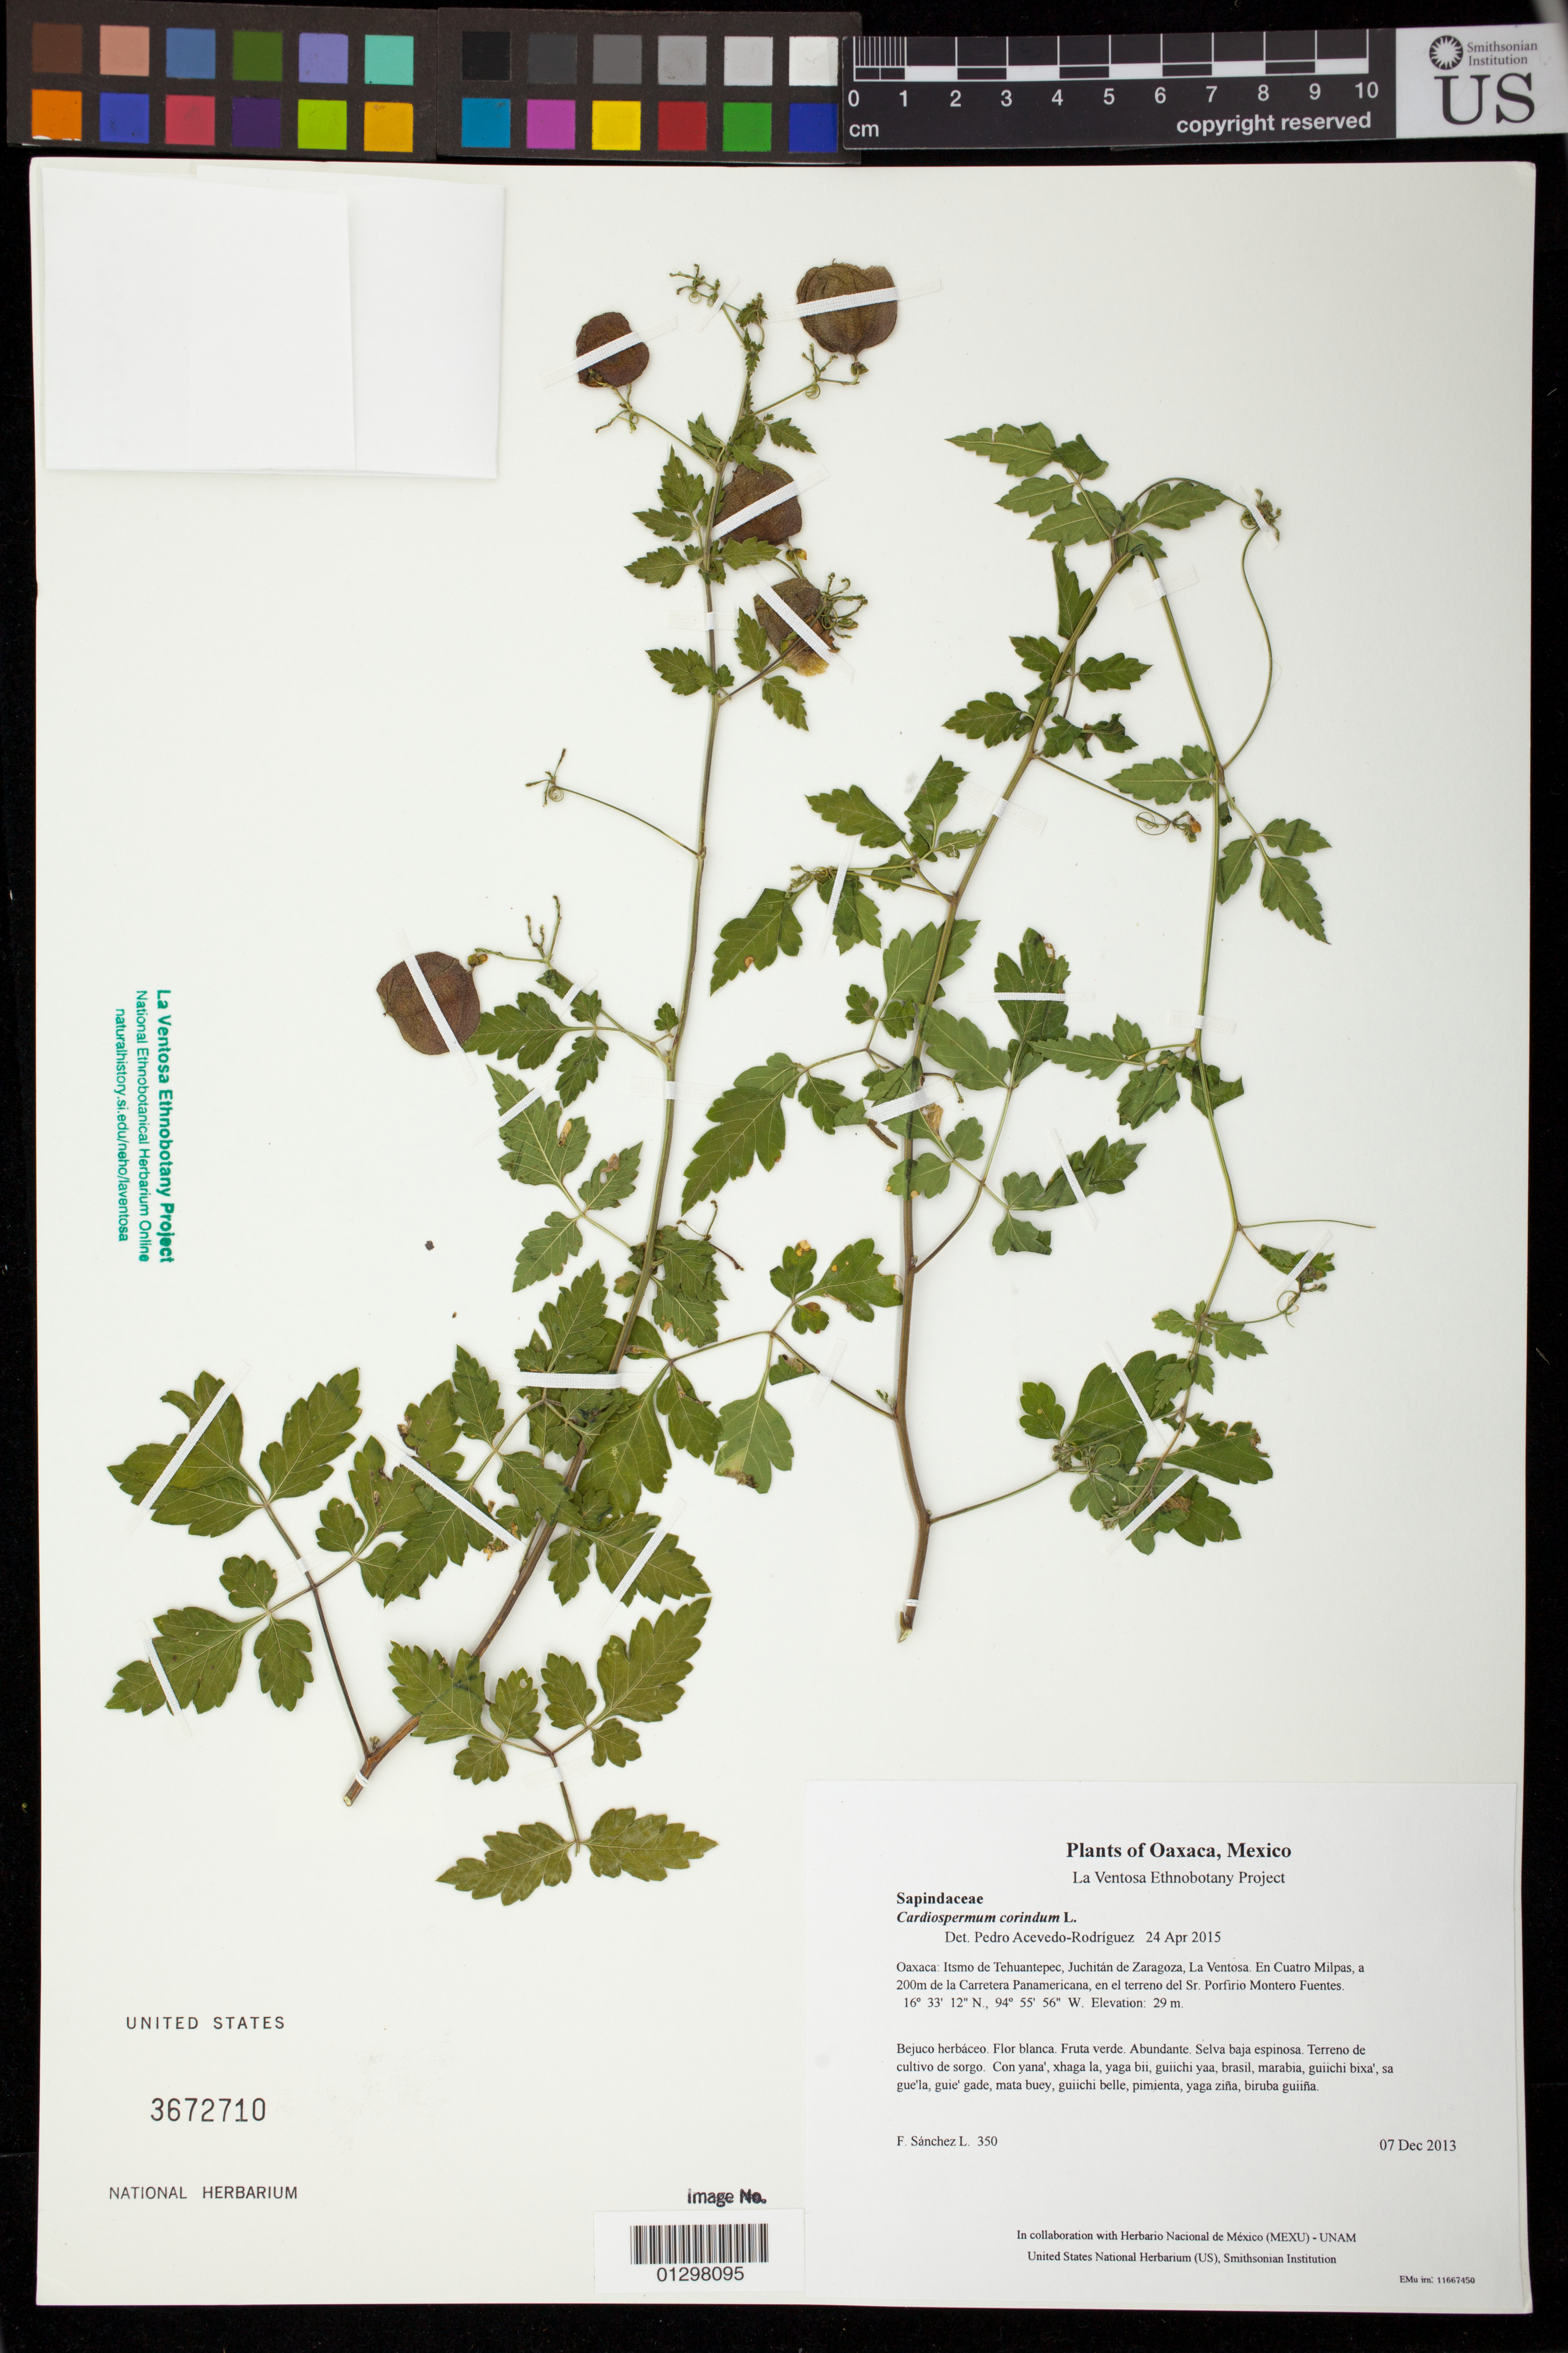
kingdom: Plantae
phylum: Tracheophyta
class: Magnoliopsida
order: Sapindales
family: Sapindaceae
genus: Cardiospermum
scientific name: Cardiospermum corindum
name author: L.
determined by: Acevedo-Rodríguez, P., (BOT), Smithsonian Institution - National Museum of Natural History (UNITED STATES)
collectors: F. Sánchez L.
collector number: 350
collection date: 2013-12-07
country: Mexico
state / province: Oaxaca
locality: Itsmo de Tehuantepec, Juchitán de Zaragoza, La Ventosa. En Cuatro Milpas, a 200m de la Carretera Panamericana, en el terreno del Sr. Porfirio Montero Fuentes.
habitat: Selva baja espinosa. Terreno de cultivo de sorgo.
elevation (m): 29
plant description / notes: JEBOT, MEXU, SERO, US; Luba'. Guie' naquichi'. Cuaananaxhi naga'. Stale.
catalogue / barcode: US 3672710